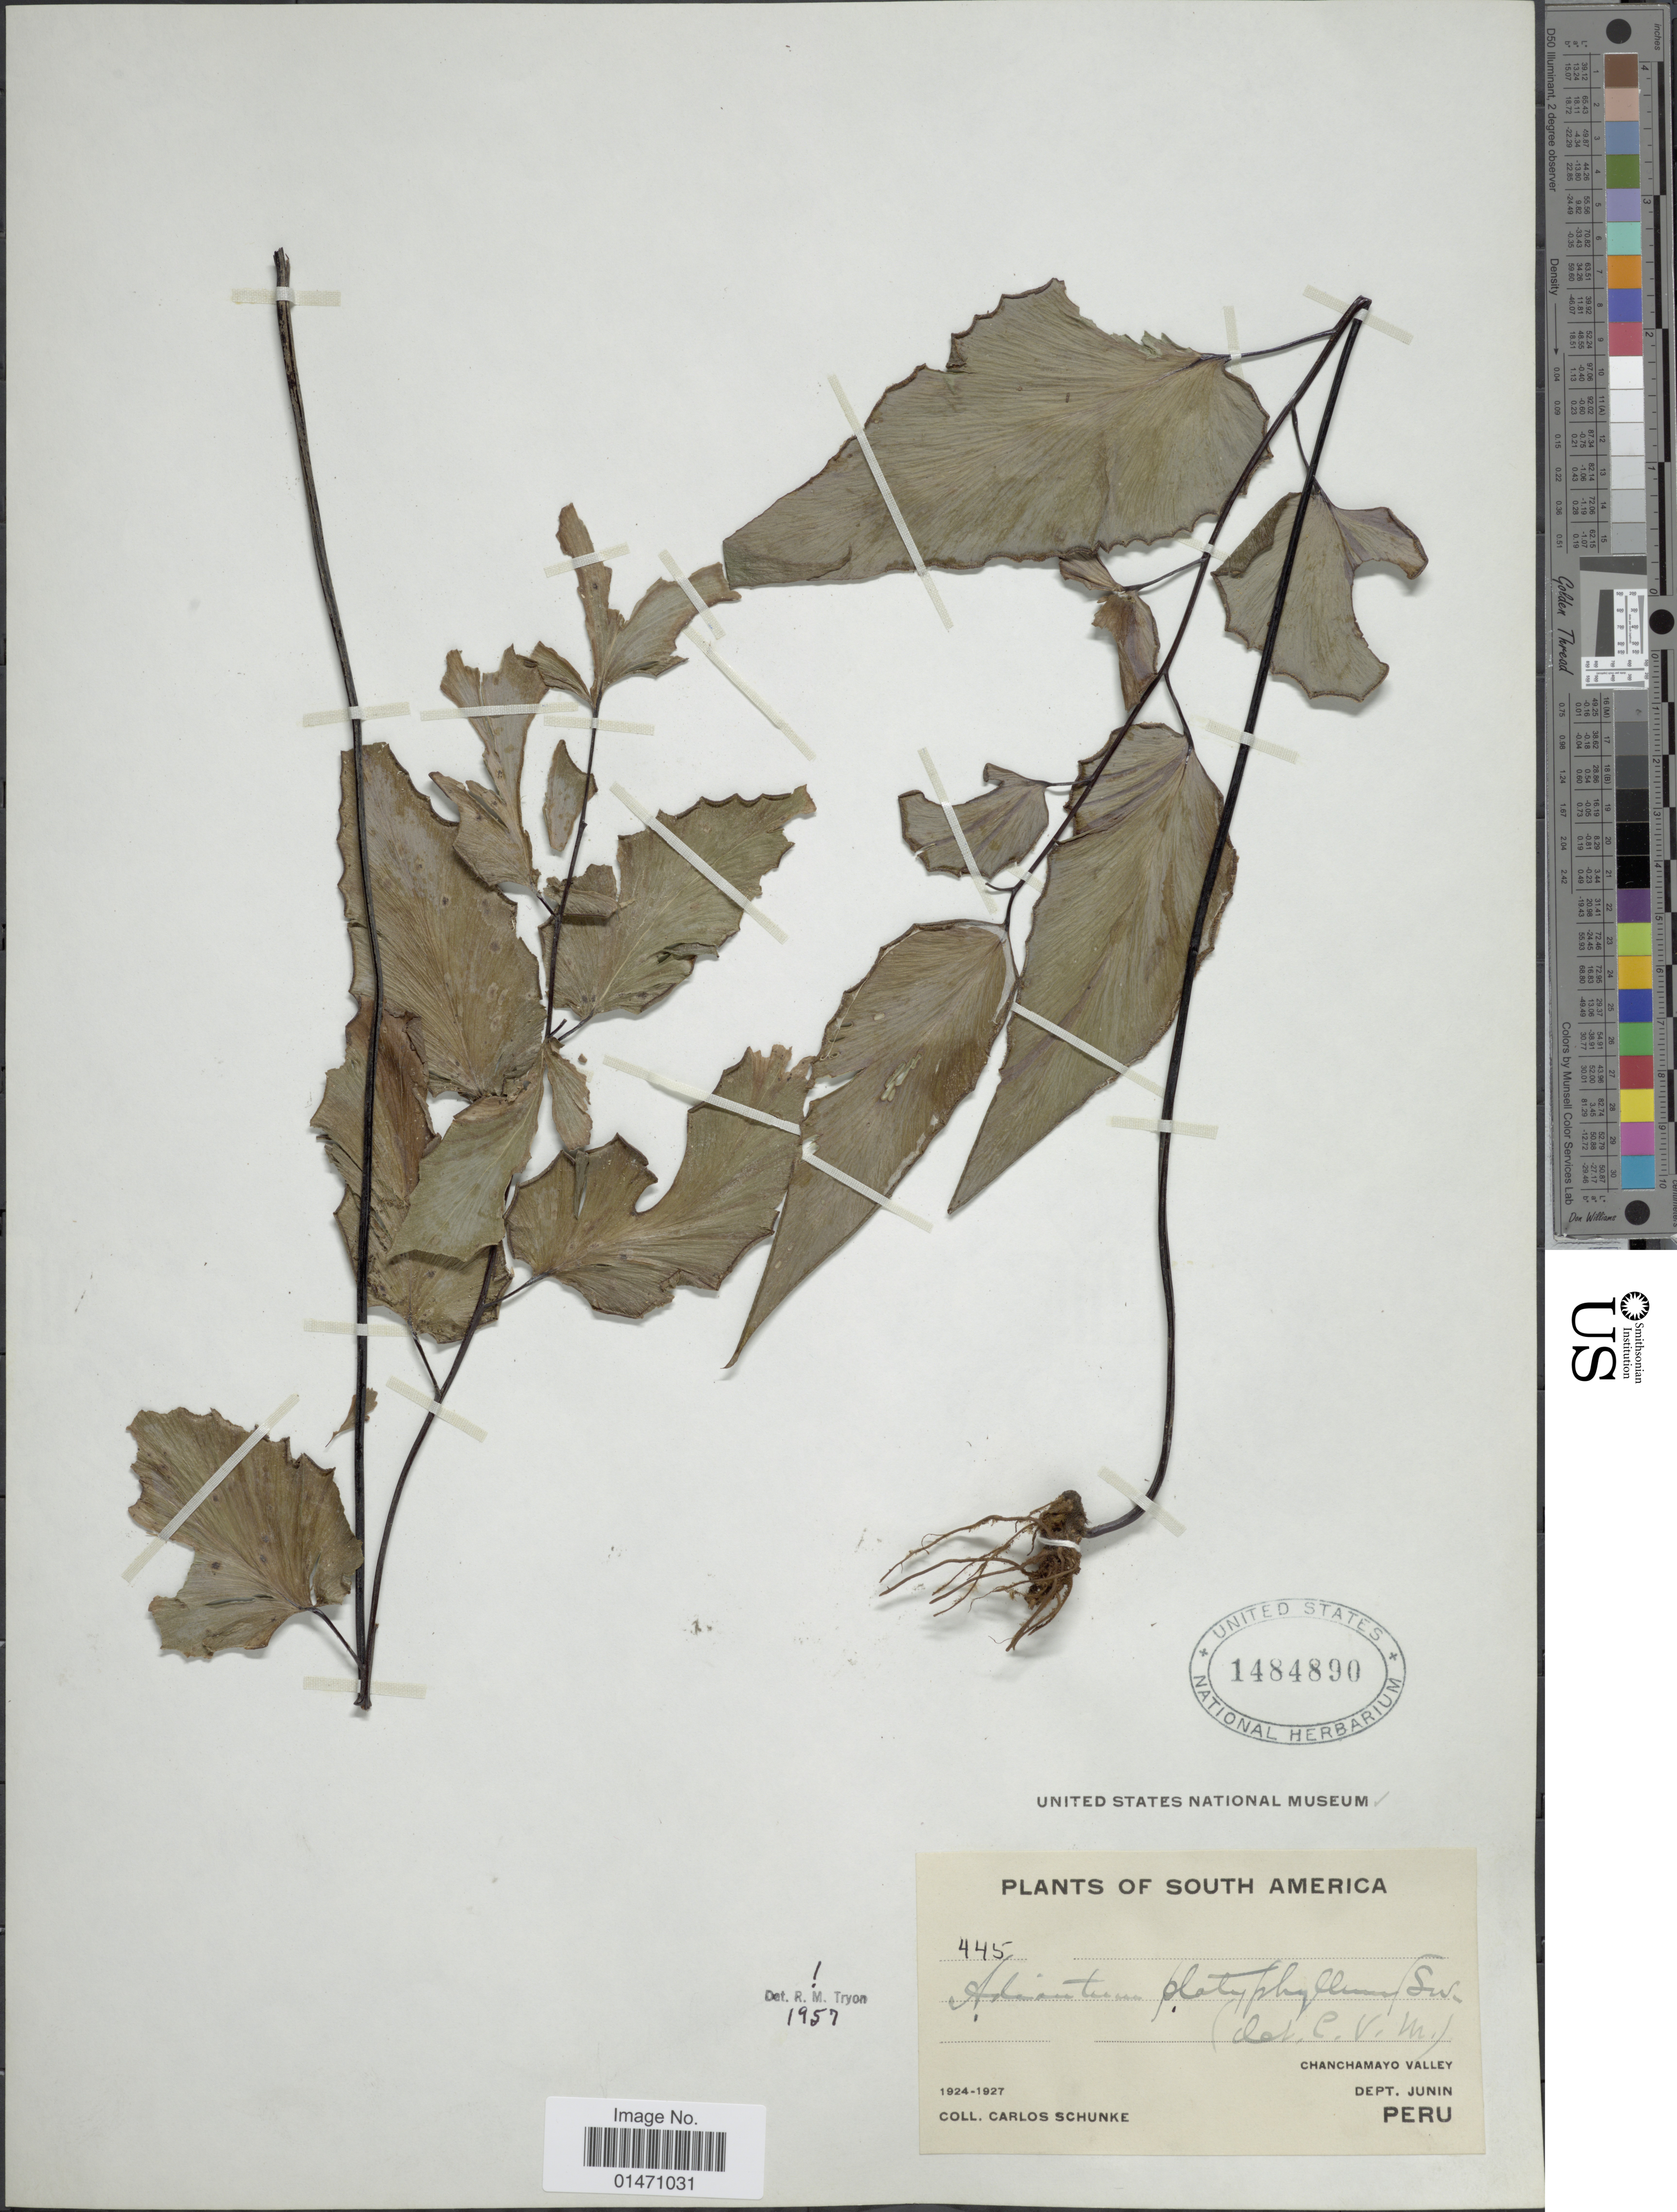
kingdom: Plantae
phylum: Tracheophyta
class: Polypodiopsida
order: Polypodiales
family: Pteridaceae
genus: Adiantum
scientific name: Adiantum platyphyllum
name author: Sw.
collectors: C. Schunke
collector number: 445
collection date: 1924/1927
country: Peru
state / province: Junín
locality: Chanchamayo Valley, Dept. Junin, Peru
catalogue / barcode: US 1484890